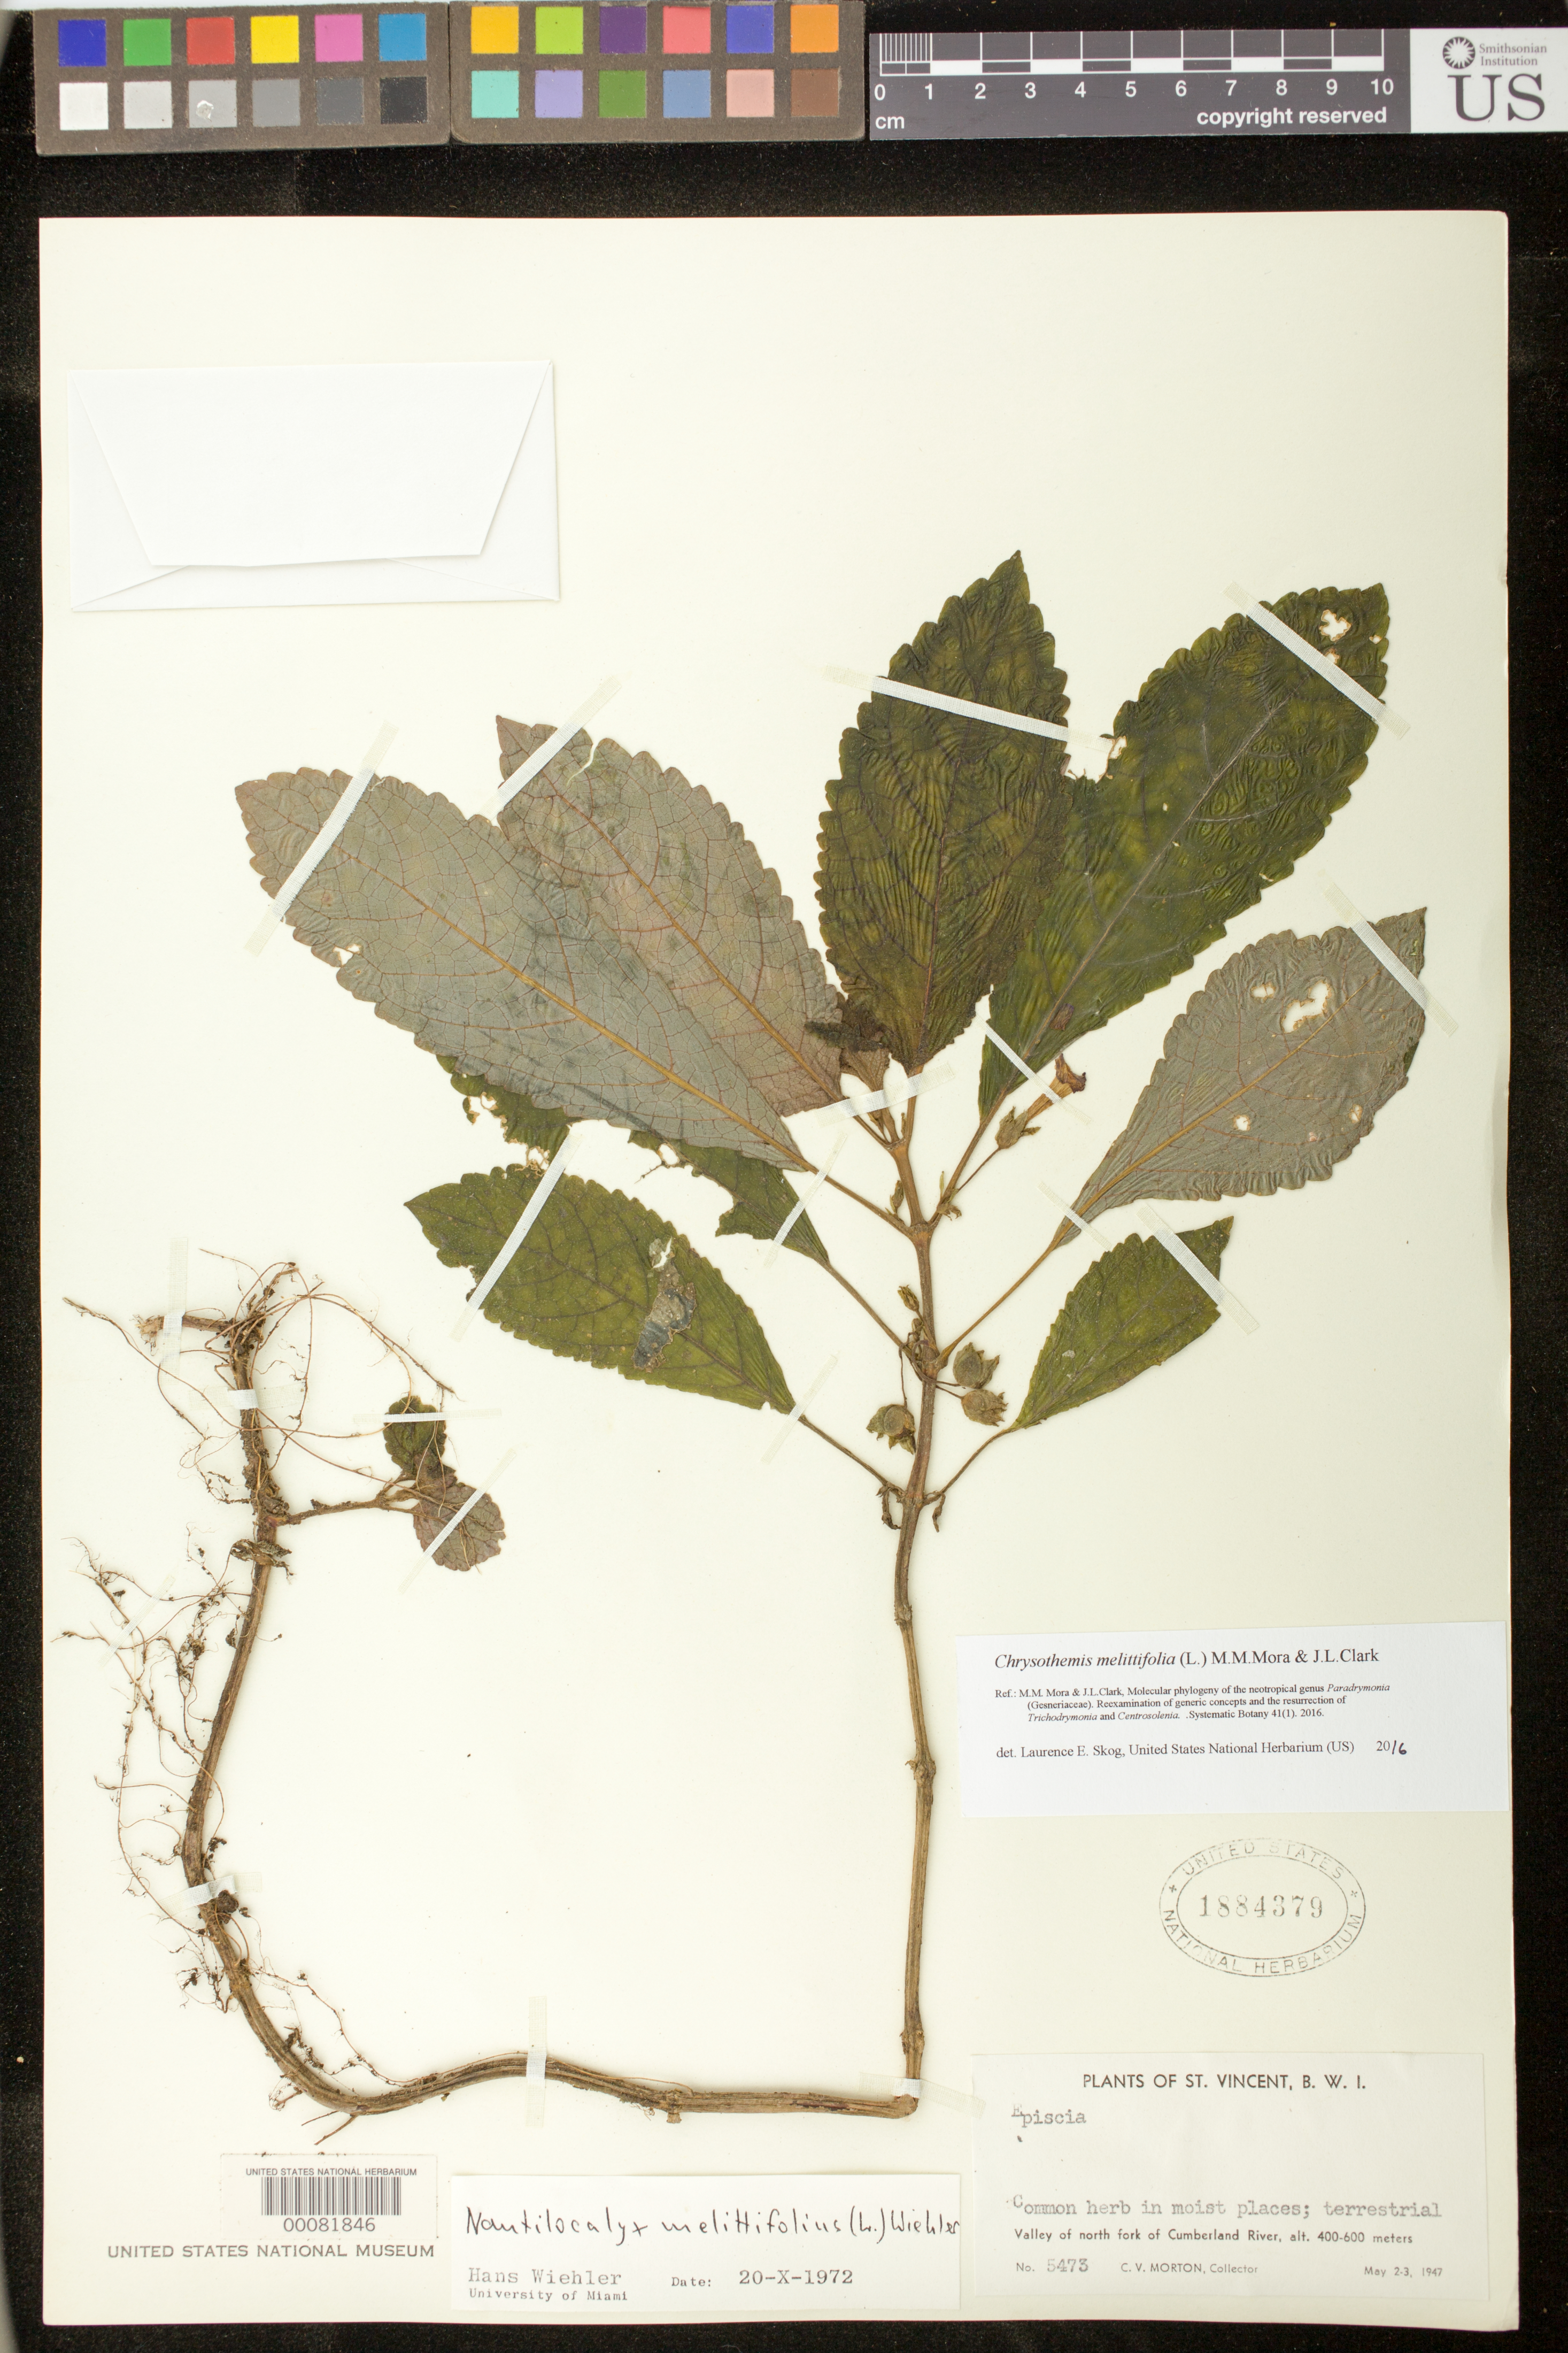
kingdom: Plantae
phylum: Tracheophyta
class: Magnoliopsida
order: Lamiales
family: Gesneriaceae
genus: Chrysothemis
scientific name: Chrysothemis melittifolia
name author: (L.) M.M. Mora & J.L. Clark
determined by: Skog, Laurence E.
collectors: C. V. Morton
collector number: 5473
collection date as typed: May 1947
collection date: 1947-05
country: St. Vincent - Grenadines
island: St. Vincent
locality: Valley of north fork of Cumberland River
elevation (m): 400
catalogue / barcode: US 1884379